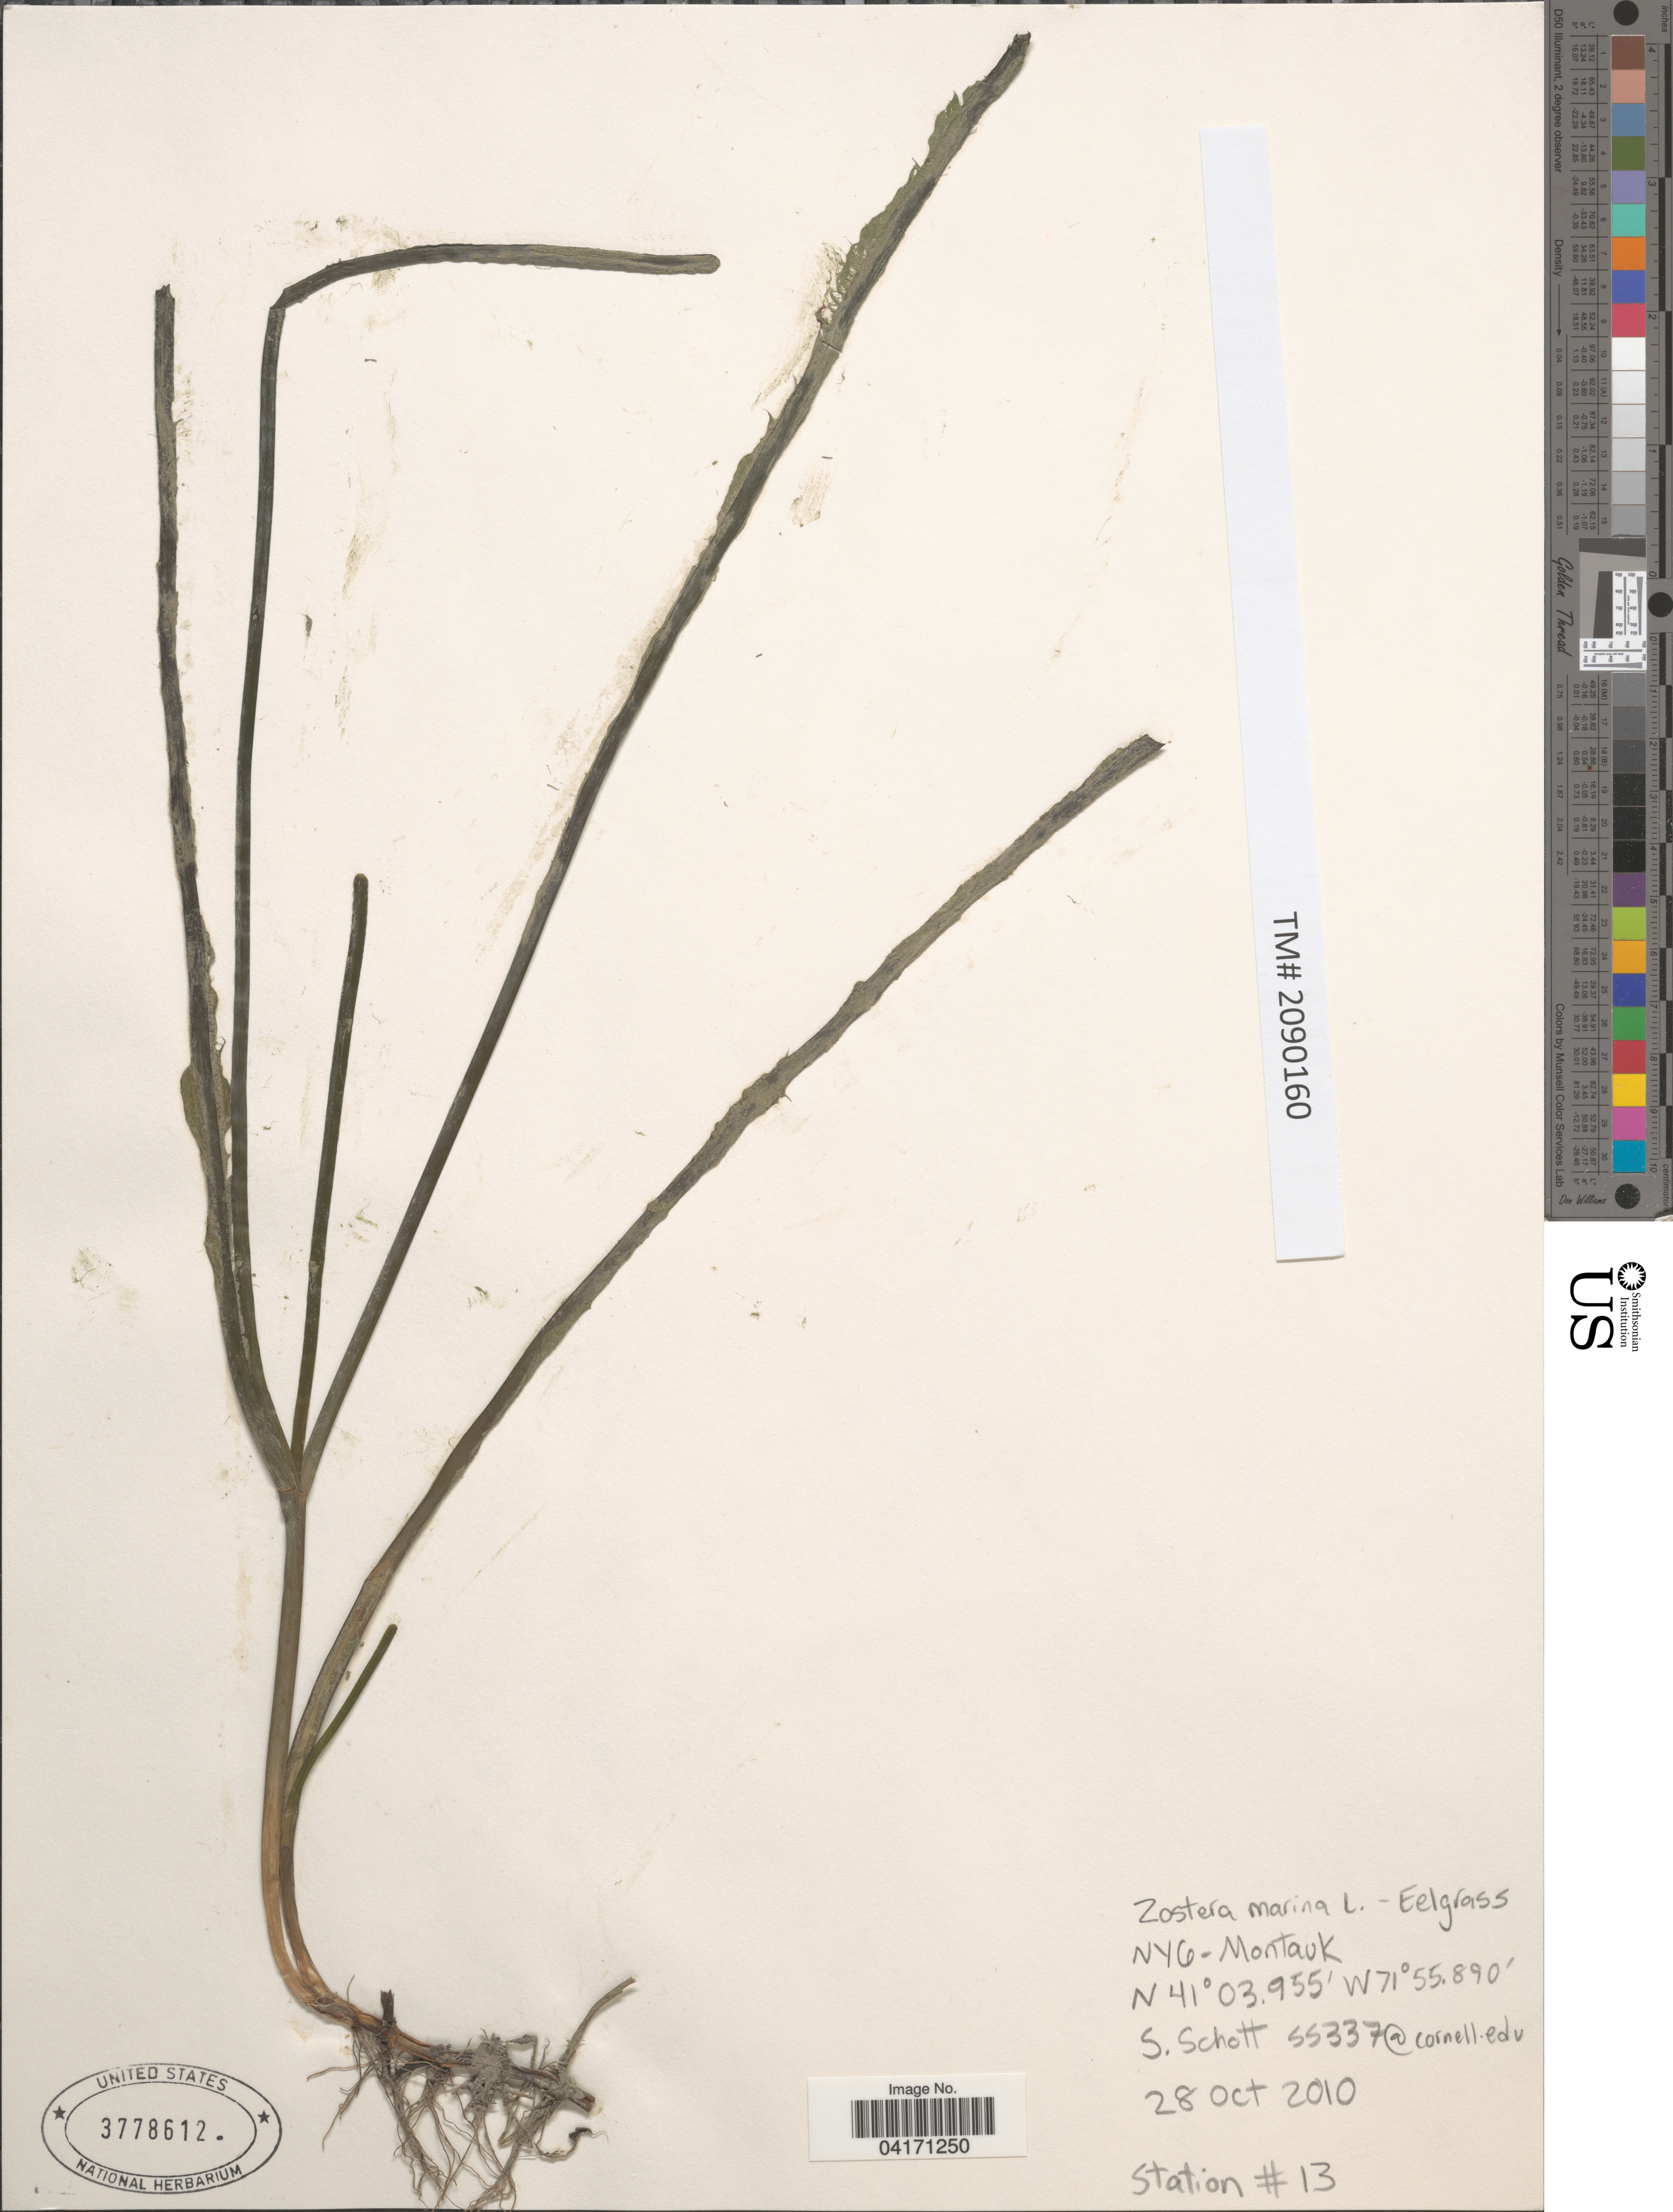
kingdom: Plantae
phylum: Tracheophyta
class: Liliopsida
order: Alismatales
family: Zosteraceae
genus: Zostera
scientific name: Zostera marina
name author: L.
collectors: S. Schott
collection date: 2010-10-28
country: United States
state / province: New York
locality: NY6-Montauk. Station #13.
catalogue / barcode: US 3778612